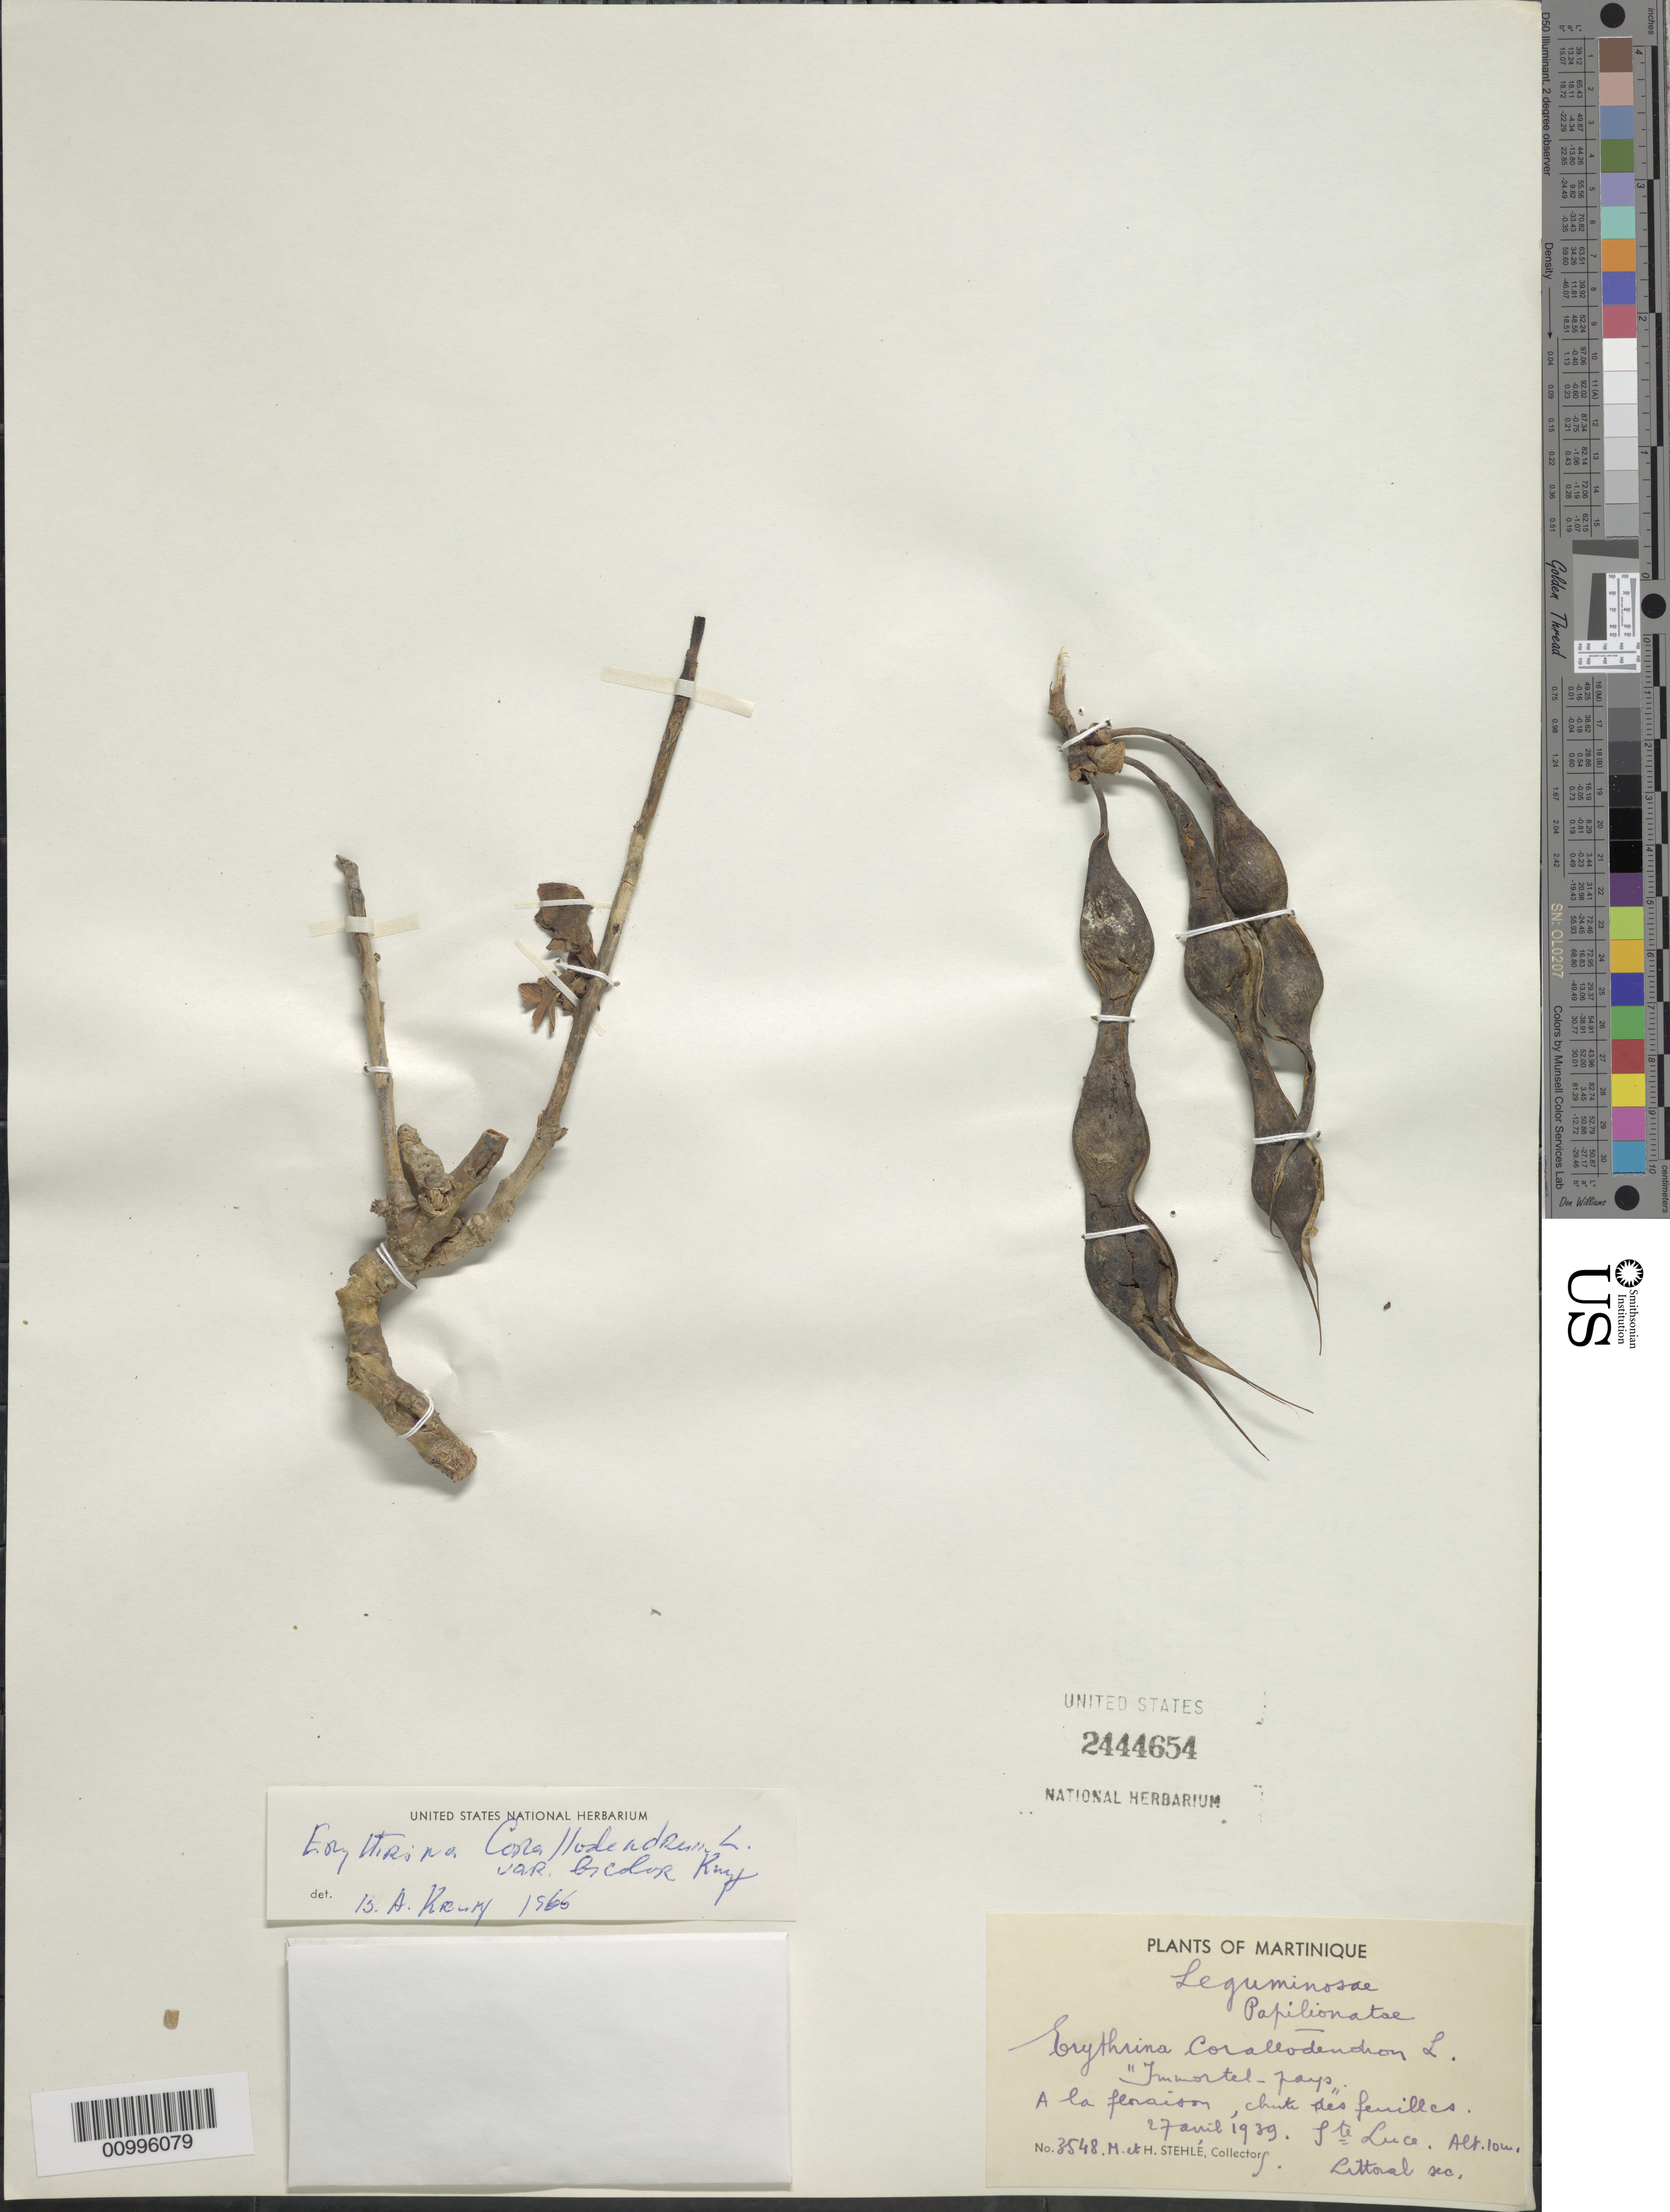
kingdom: Plantae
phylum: Tracheophyta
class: Magnoliopsida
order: Fabales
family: Fabaceae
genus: Erythrina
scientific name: Erythrina corallodendron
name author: L.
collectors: H. Stehlé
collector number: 3548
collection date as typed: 27 Apr 1939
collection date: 1939-04-27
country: Martinique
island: Martinique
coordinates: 0 N, 0 E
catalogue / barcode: US 2444654